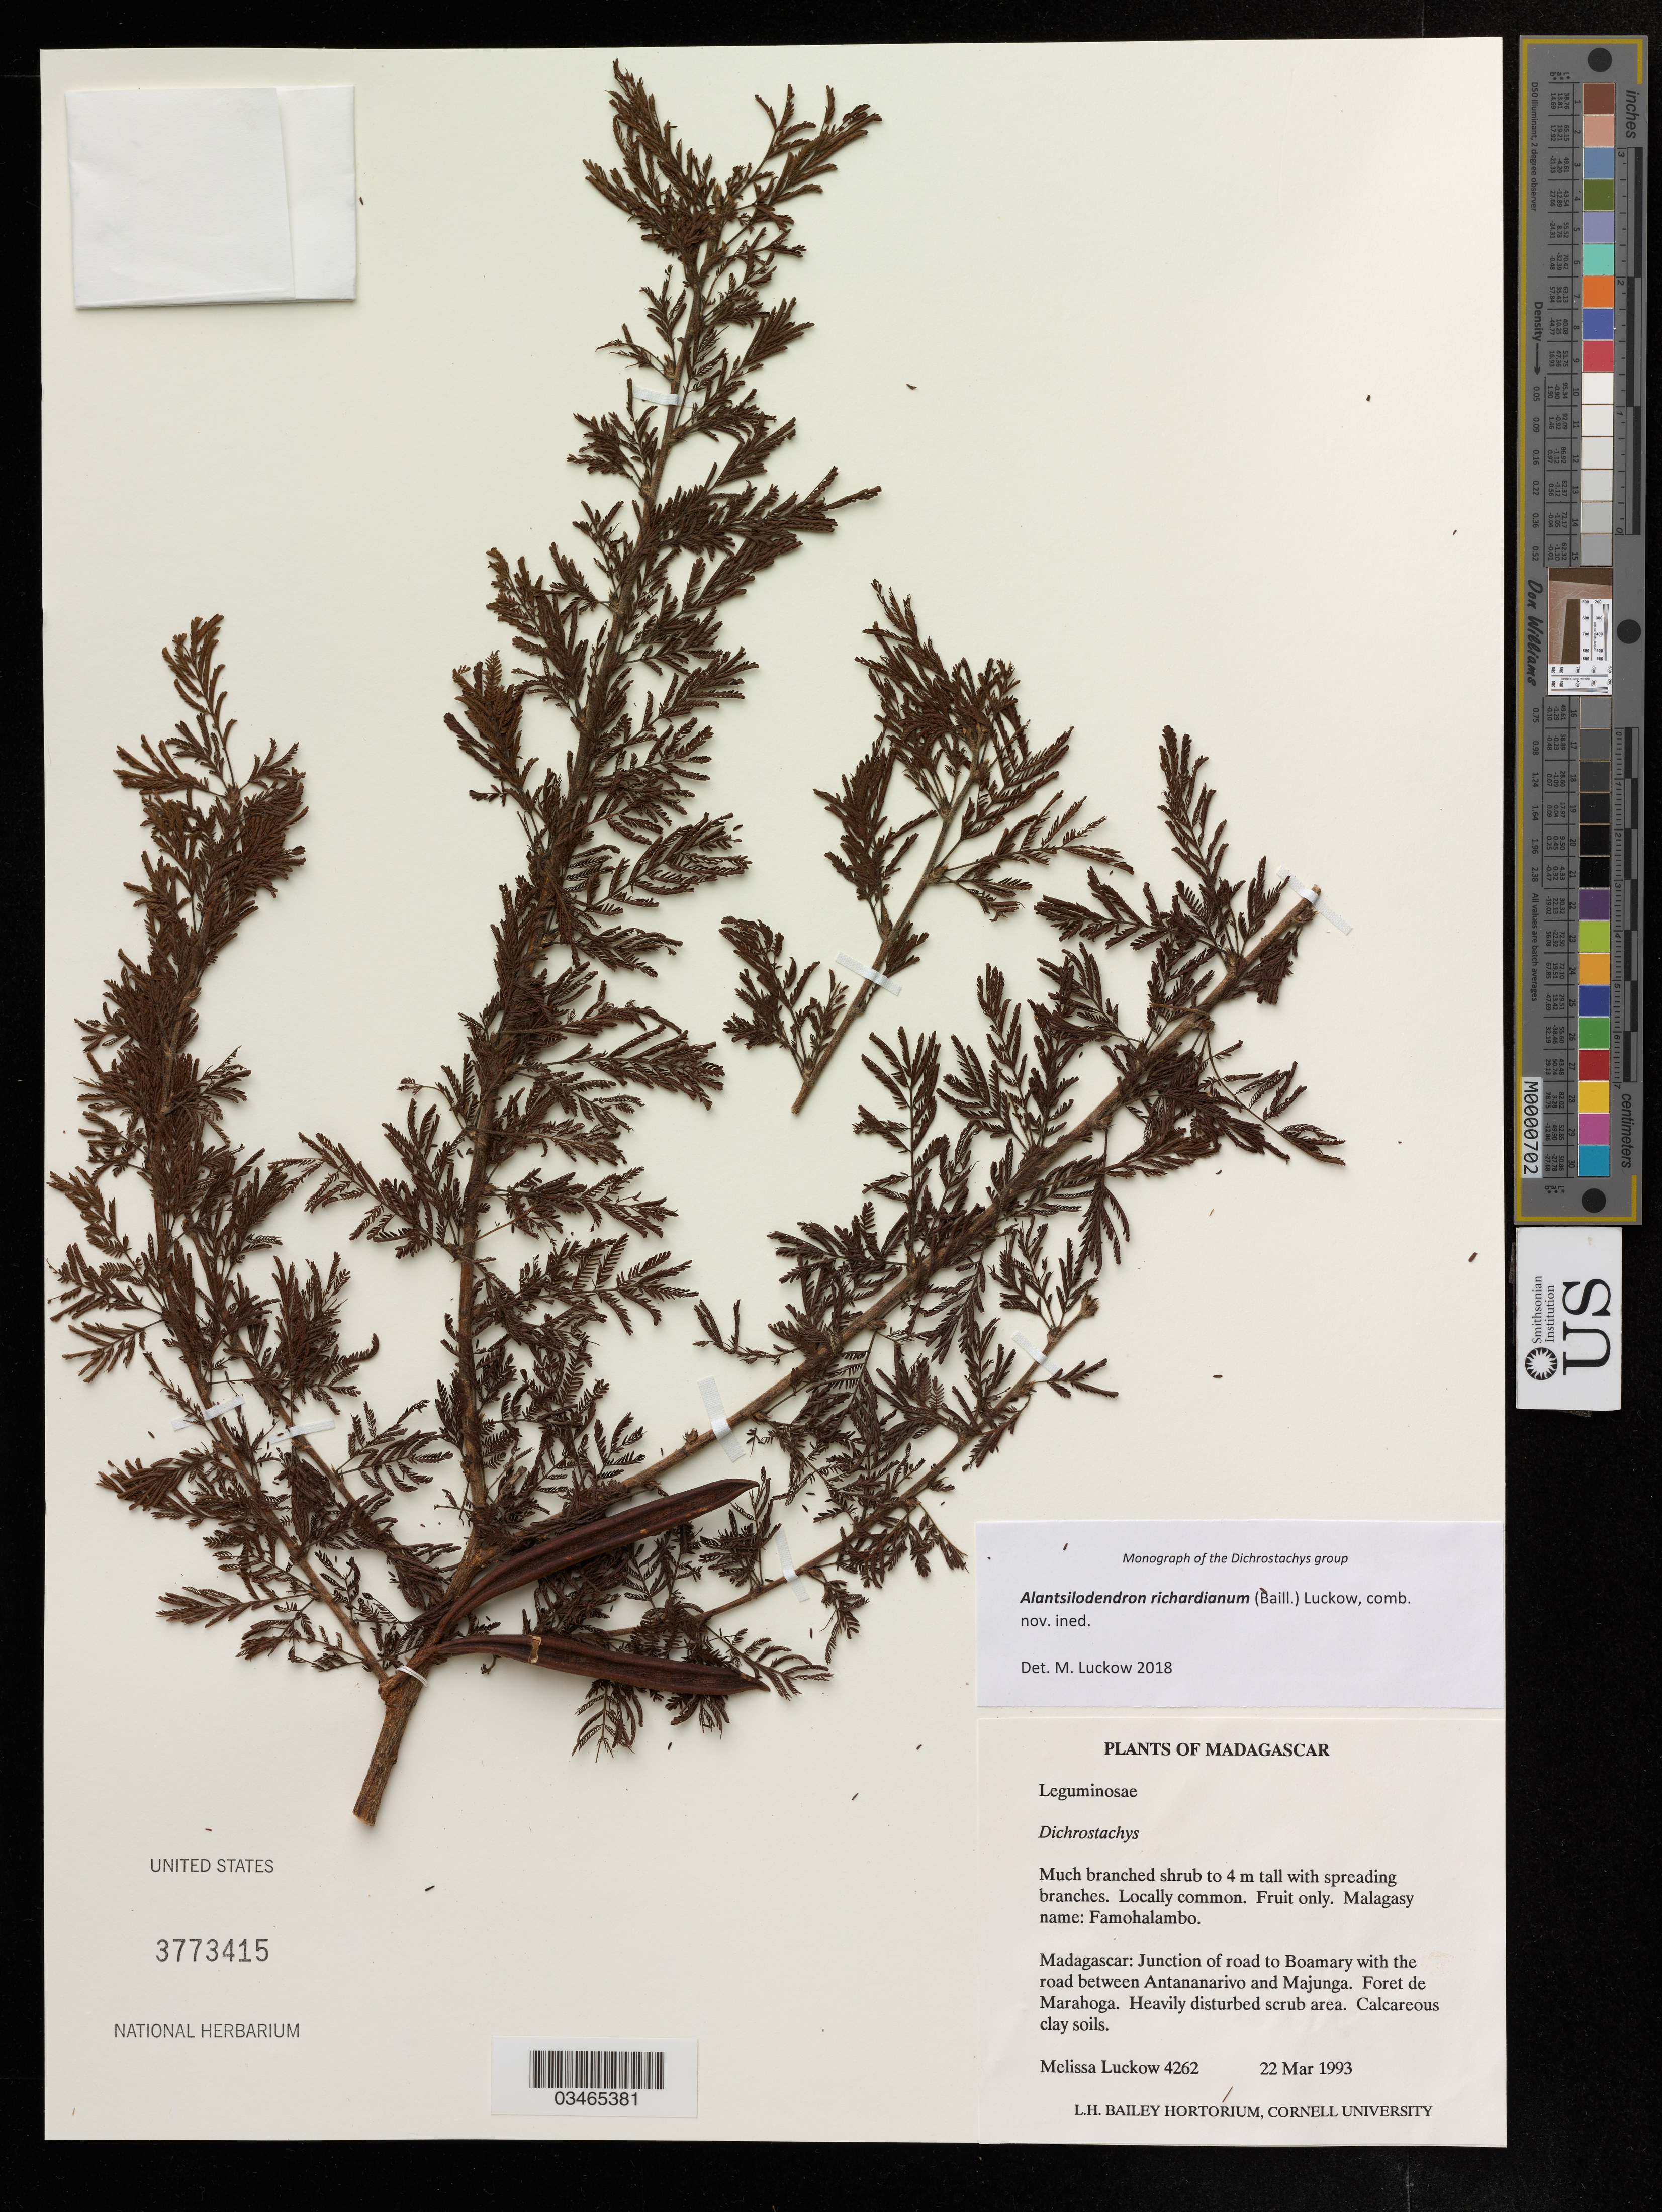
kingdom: Plantae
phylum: Tracheophyta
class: Magnoliopsida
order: Fabales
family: Fabaceae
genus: Alantsilodendron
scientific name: Alantsilodendron richardianum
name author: (Baill.) Luckow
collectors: M. Luckow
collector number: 4262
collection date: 1993-03-22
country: Madagascar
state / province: Antananarivo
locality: Junction of road to Boamary with the road between Antananarivo and Majunga.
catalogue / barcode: US 3773415